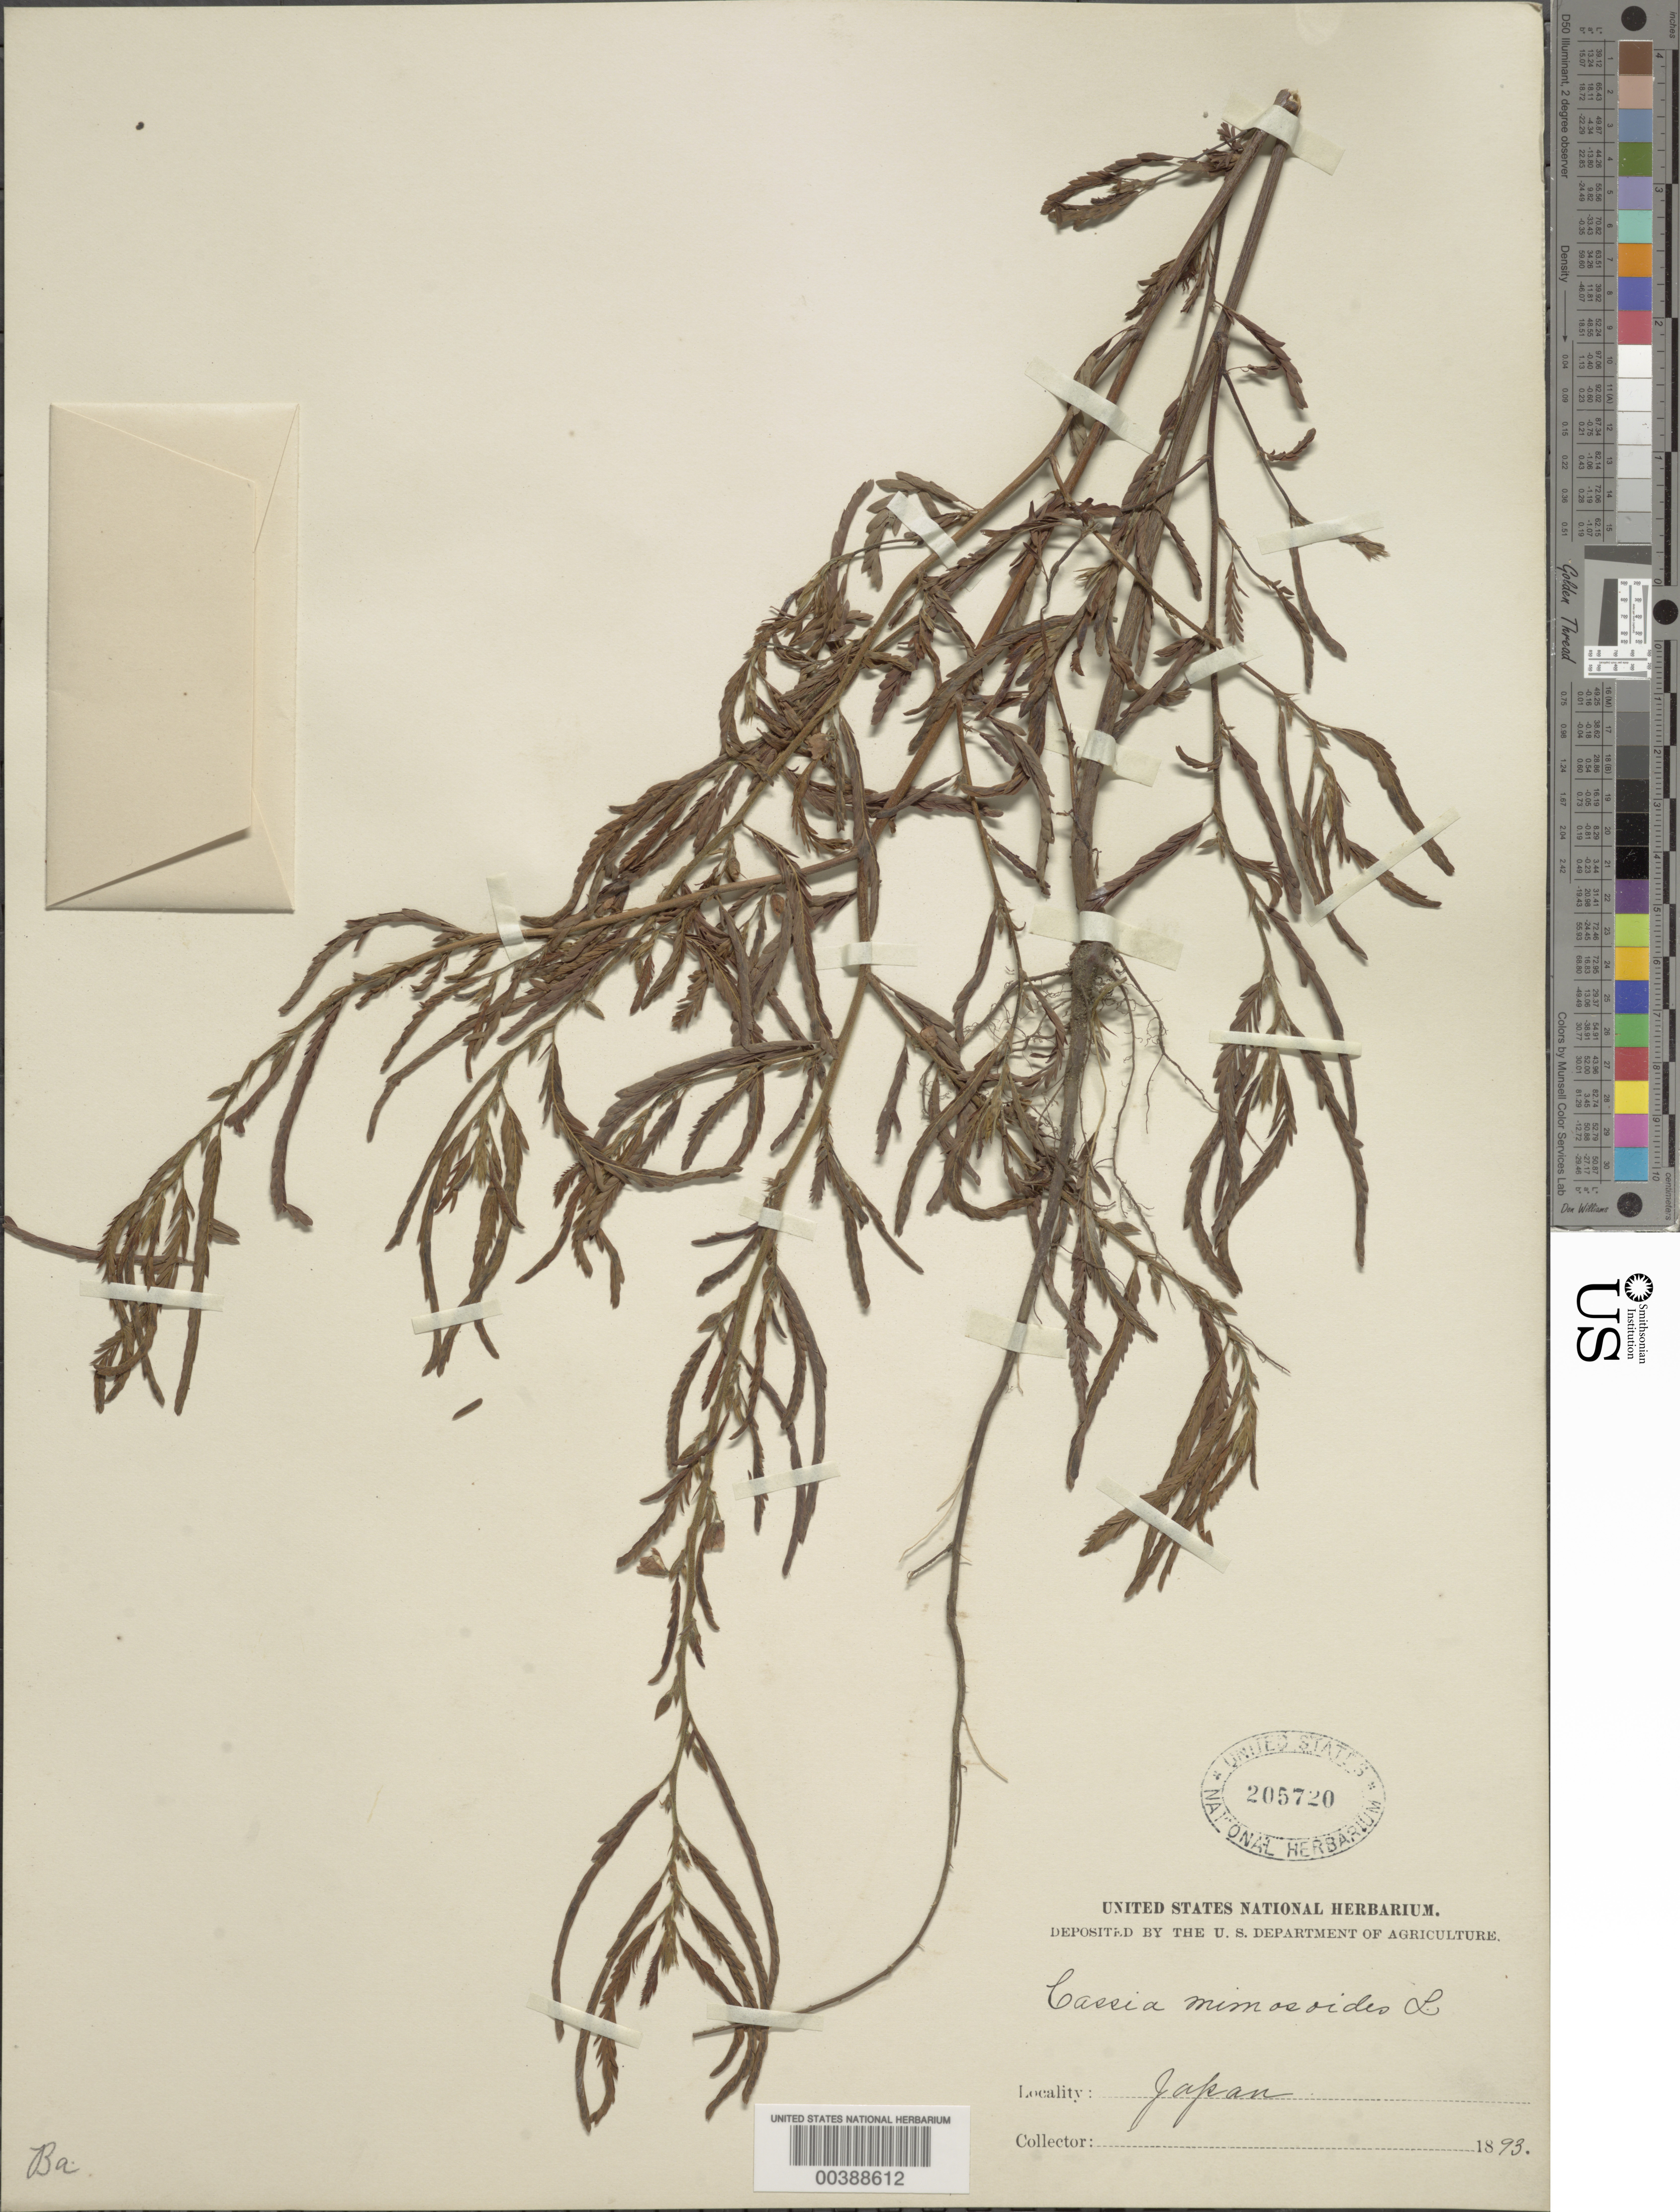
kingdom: Plantae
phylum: Tracheophyta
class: Magnoliopsida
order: Fabales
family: Fabaceae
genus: Chamaecrista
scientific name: Chamaecrista mimosoides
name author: (L.) Greene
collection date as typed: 1893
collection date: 1893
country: Japan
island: Honshu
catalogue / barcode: US 205720